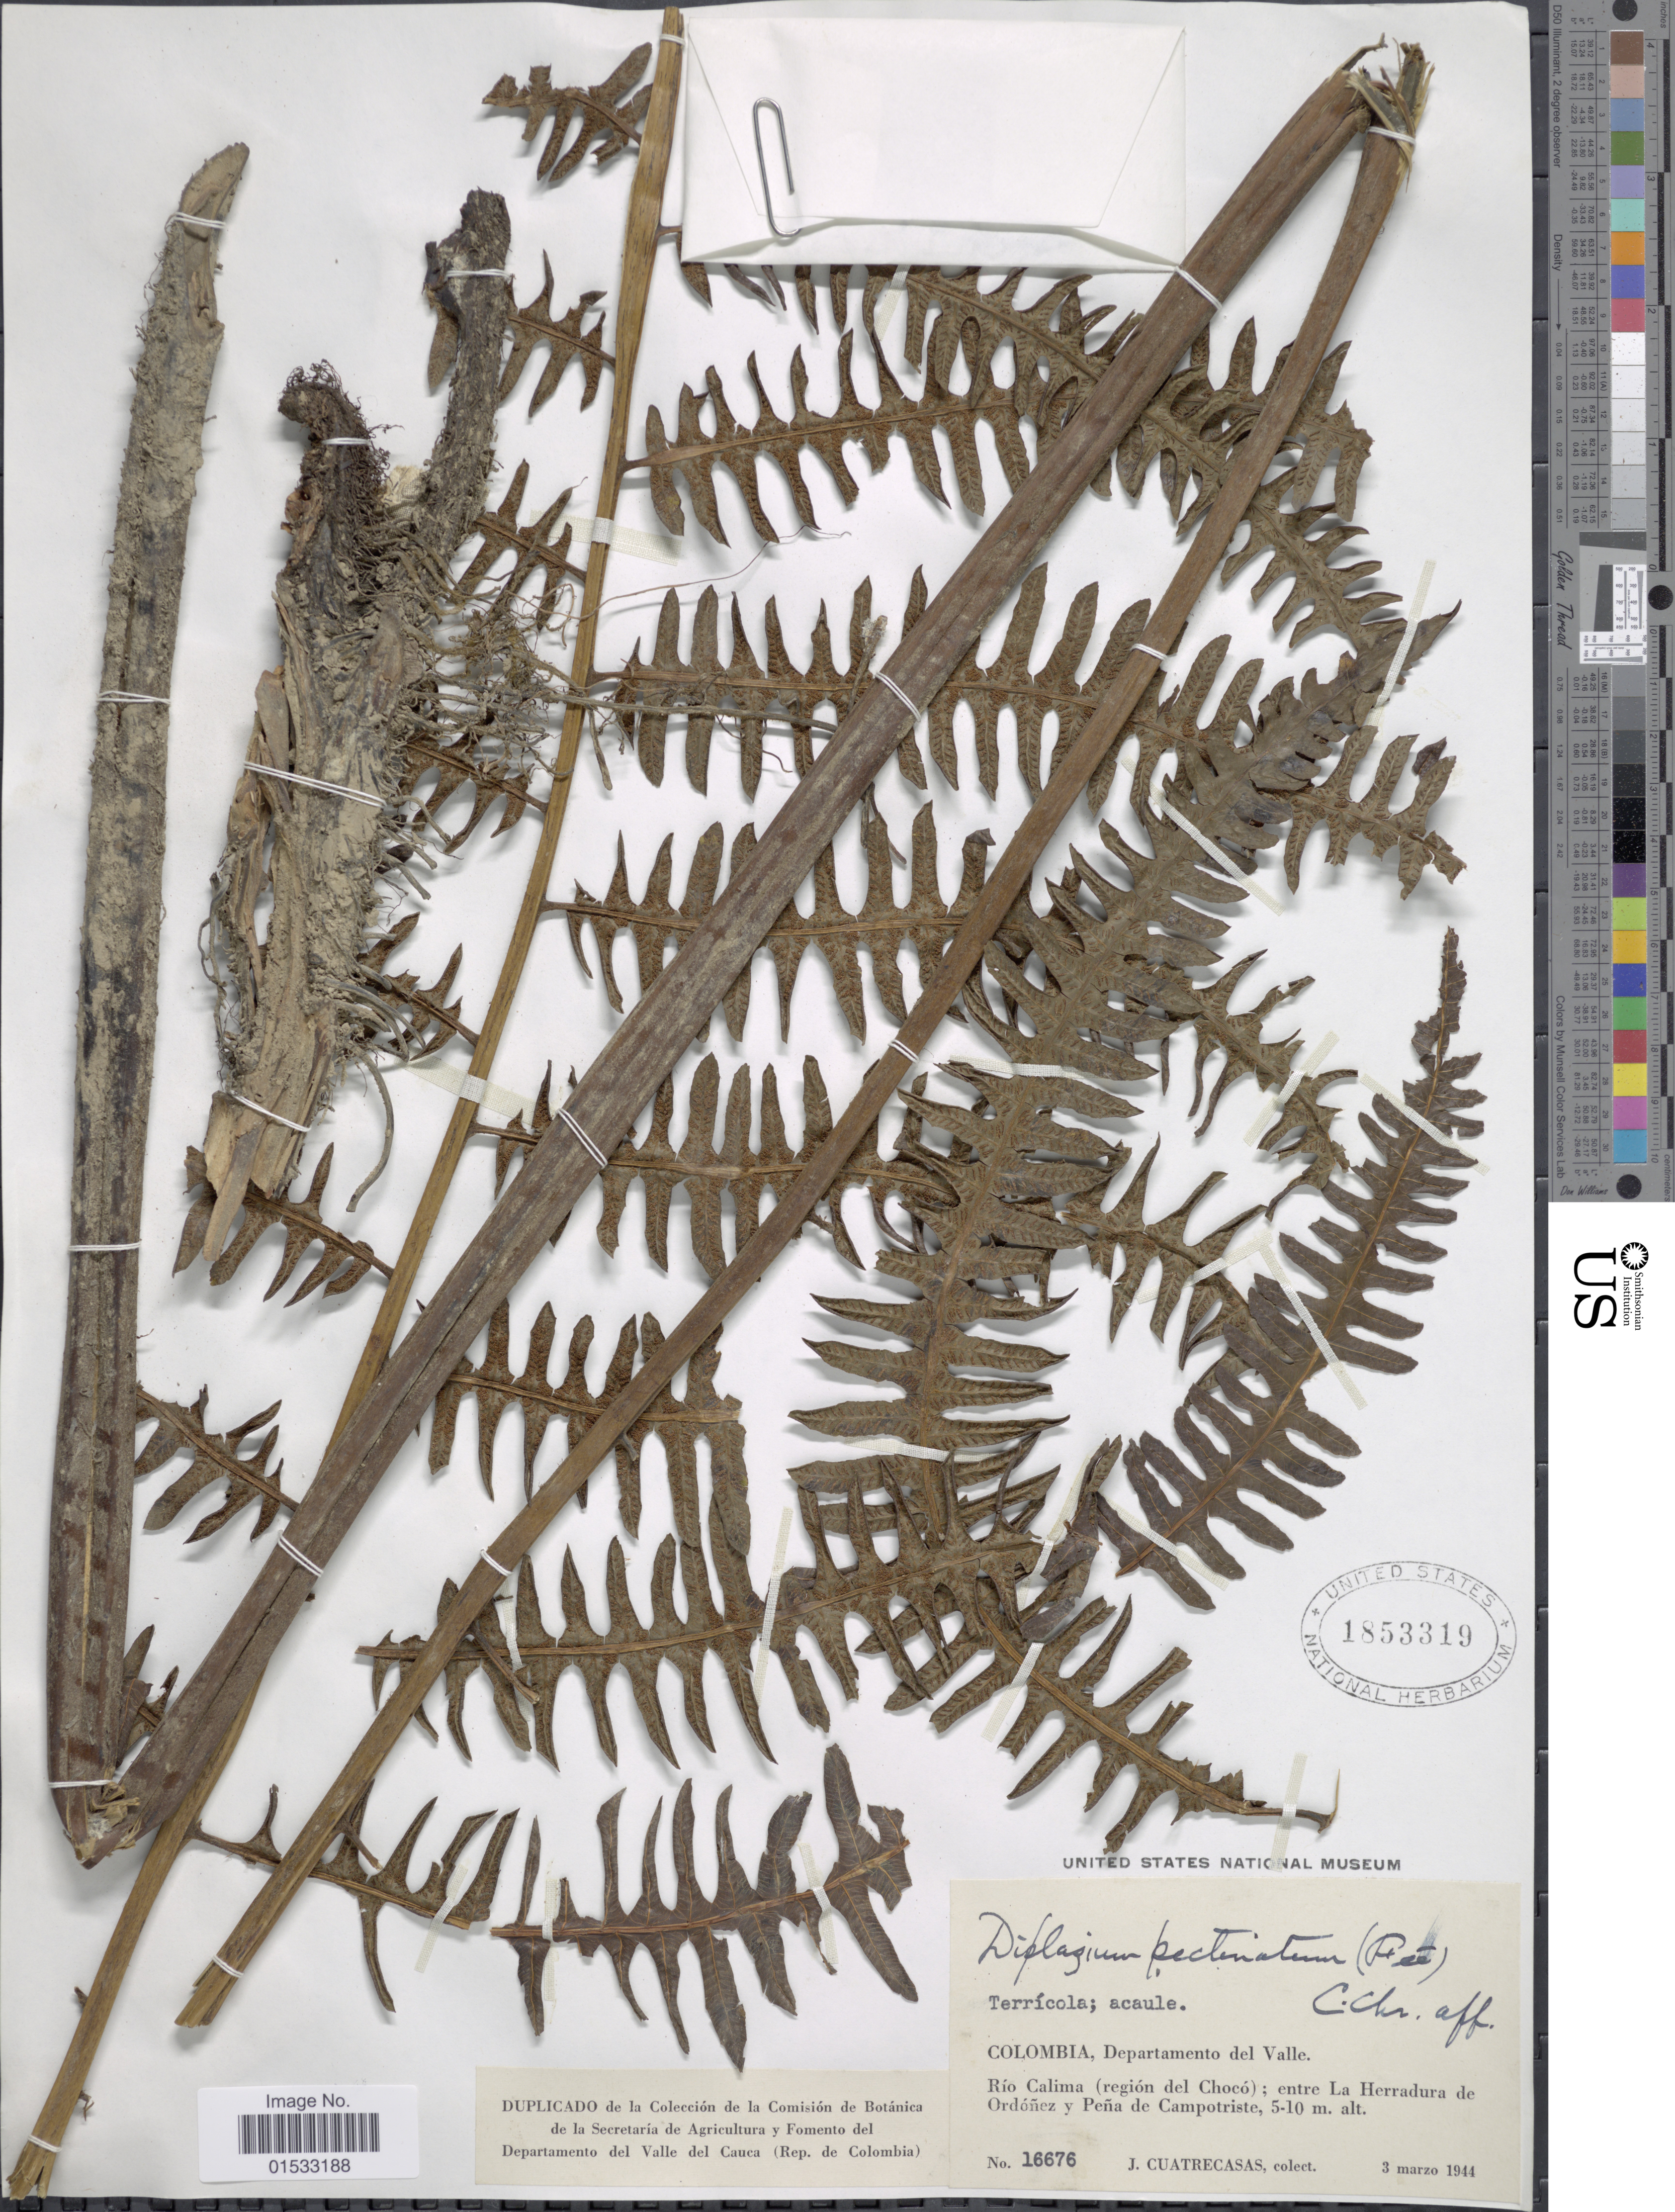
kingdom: Plantae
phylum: Tracheophyta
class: Polypodiopsida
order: Polypodiales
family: Athyriaceae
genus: Diplazium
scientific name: Diplazium subnudum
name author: H. Karst.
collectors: J. Cuatrecasas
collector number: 16676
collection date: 1944-03-03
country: Colombia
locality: Departamento del Valle, Río Calima (regíon del Chocó); entre La Herradura del Ordóñez y Peña de Campotriste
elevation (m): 5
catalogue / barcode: US 1853319